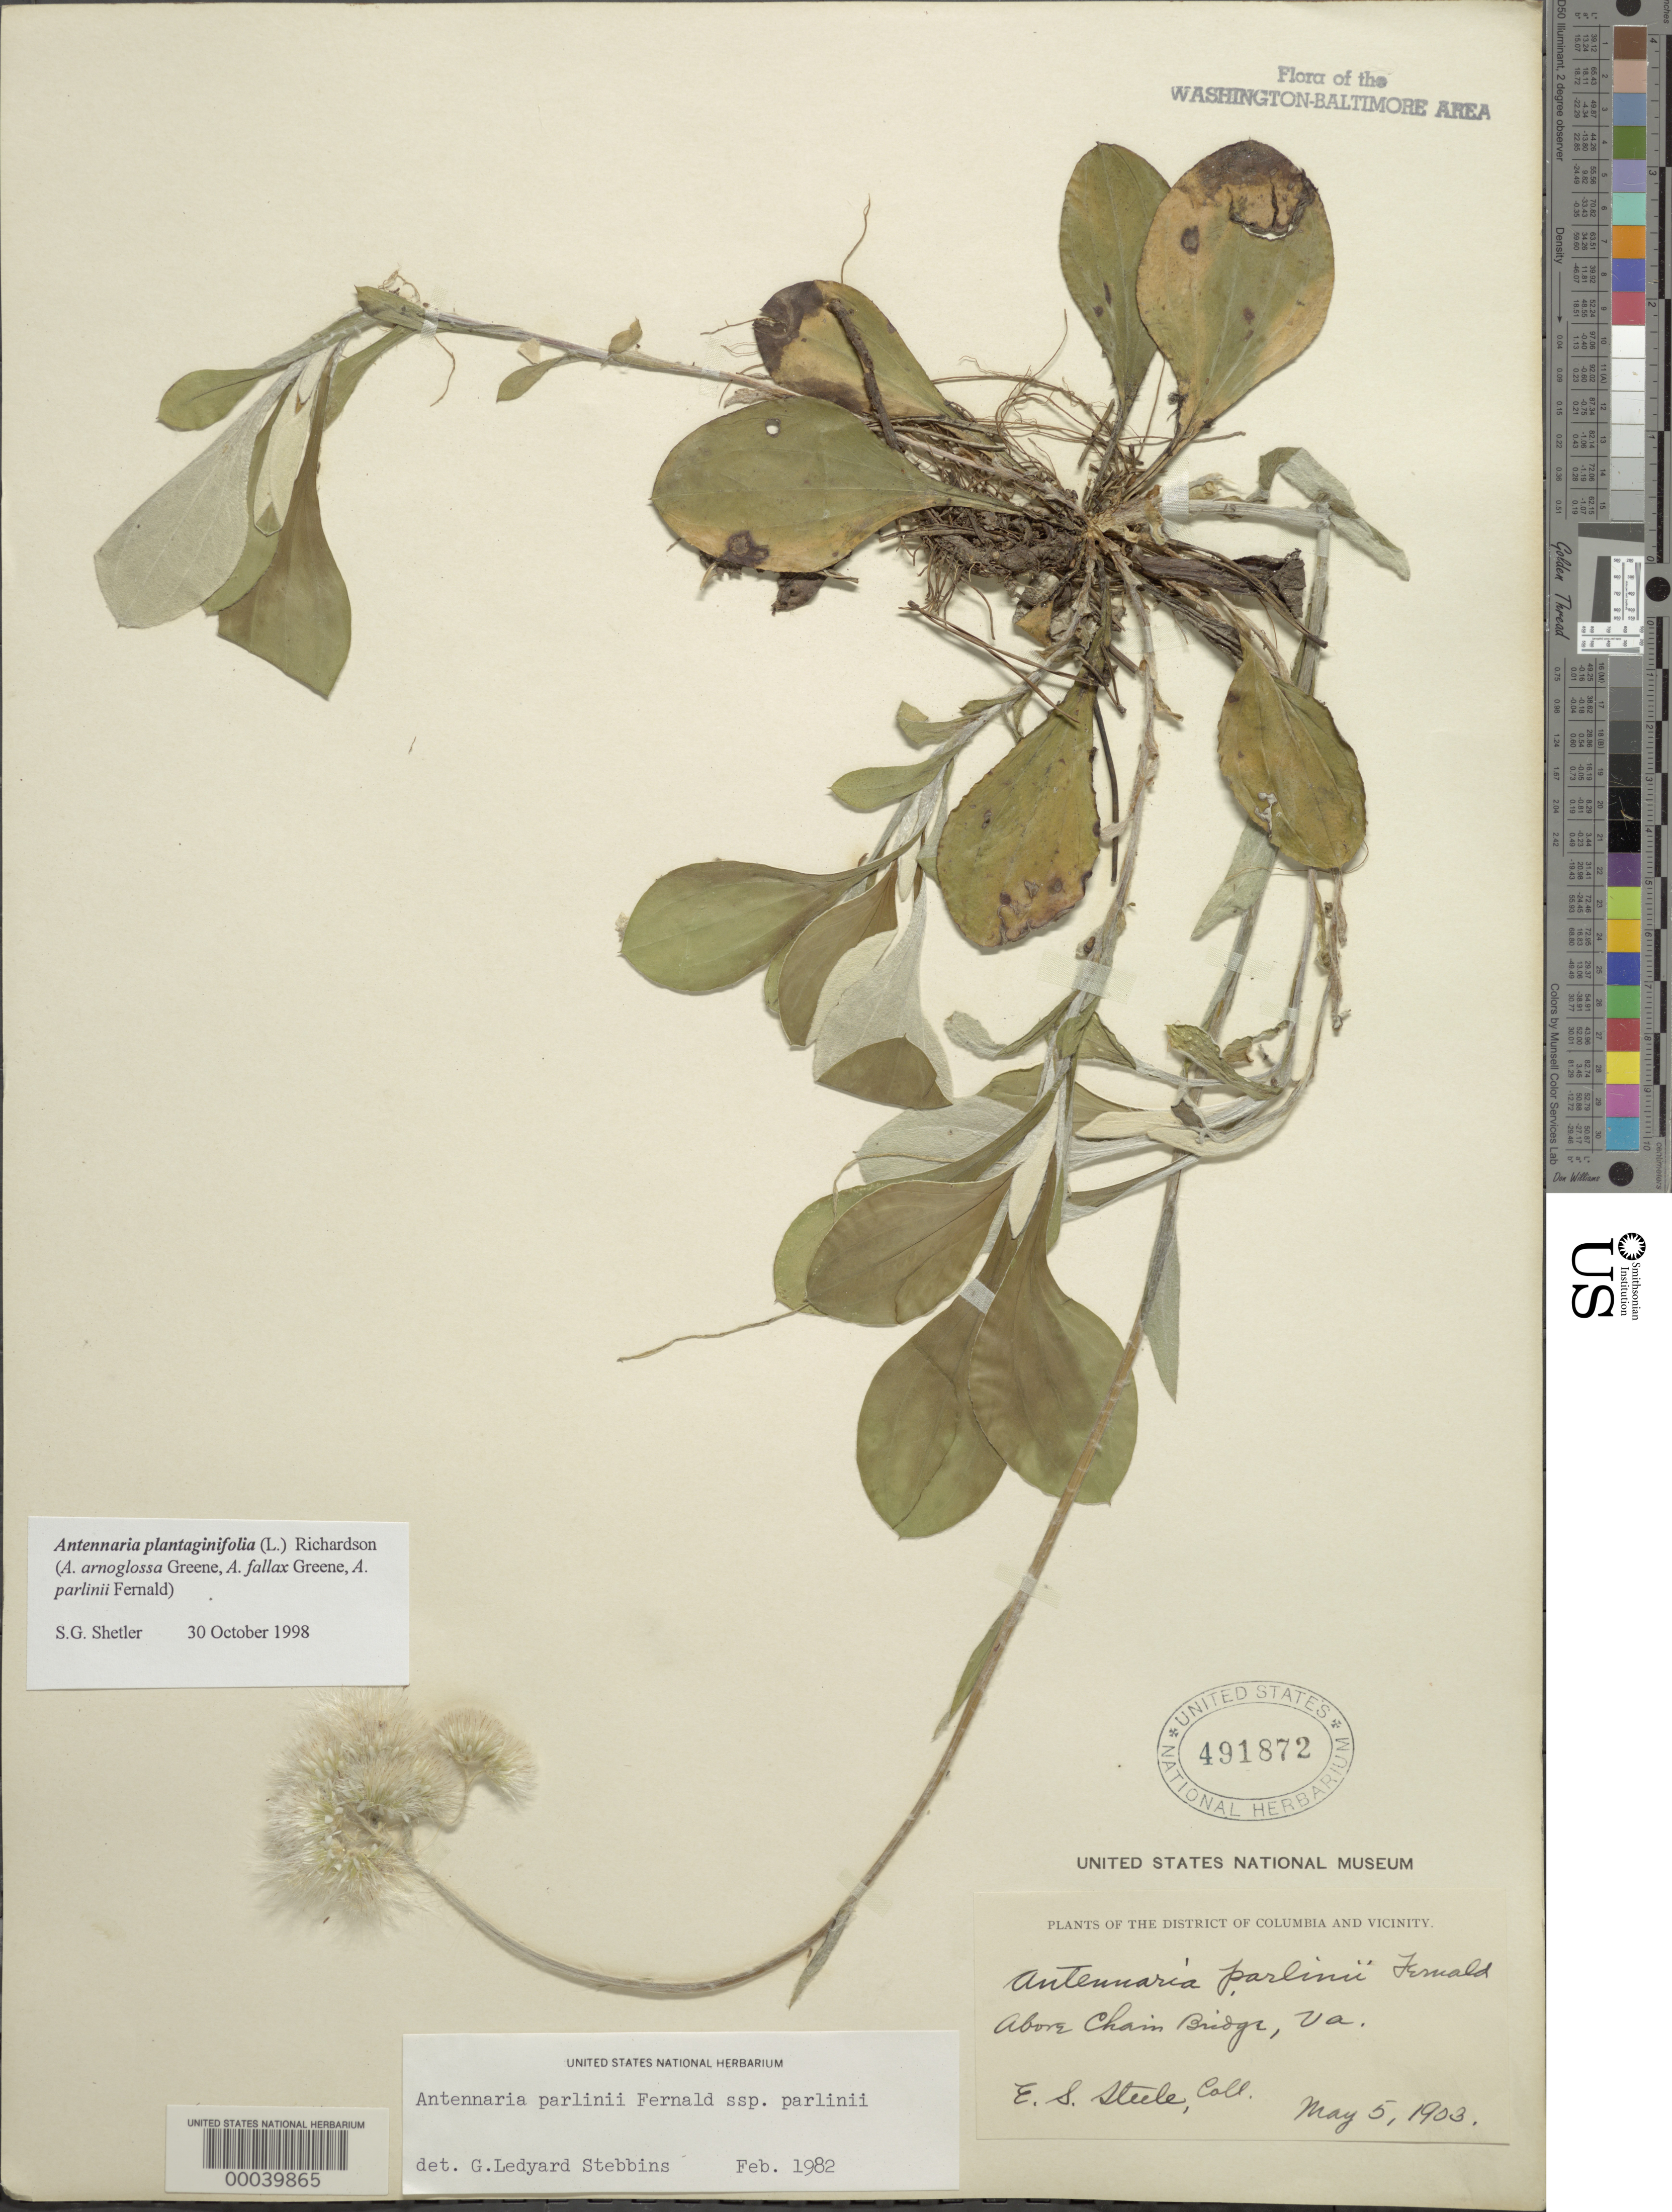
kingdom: Plantae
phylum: Tracheophyta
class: Magnoliopsida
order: Asterales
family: Asteraceae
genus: Antennaria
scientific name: Antennaria plantaginifolia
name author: (L.) Richardson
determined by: Stebbins, G. L.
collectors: E. Steele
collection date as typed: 05 May 1903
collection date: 1903-05-05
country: United States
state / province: Virginia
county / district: Fairfax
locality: Above Chain Bridge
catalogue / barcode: US 491872